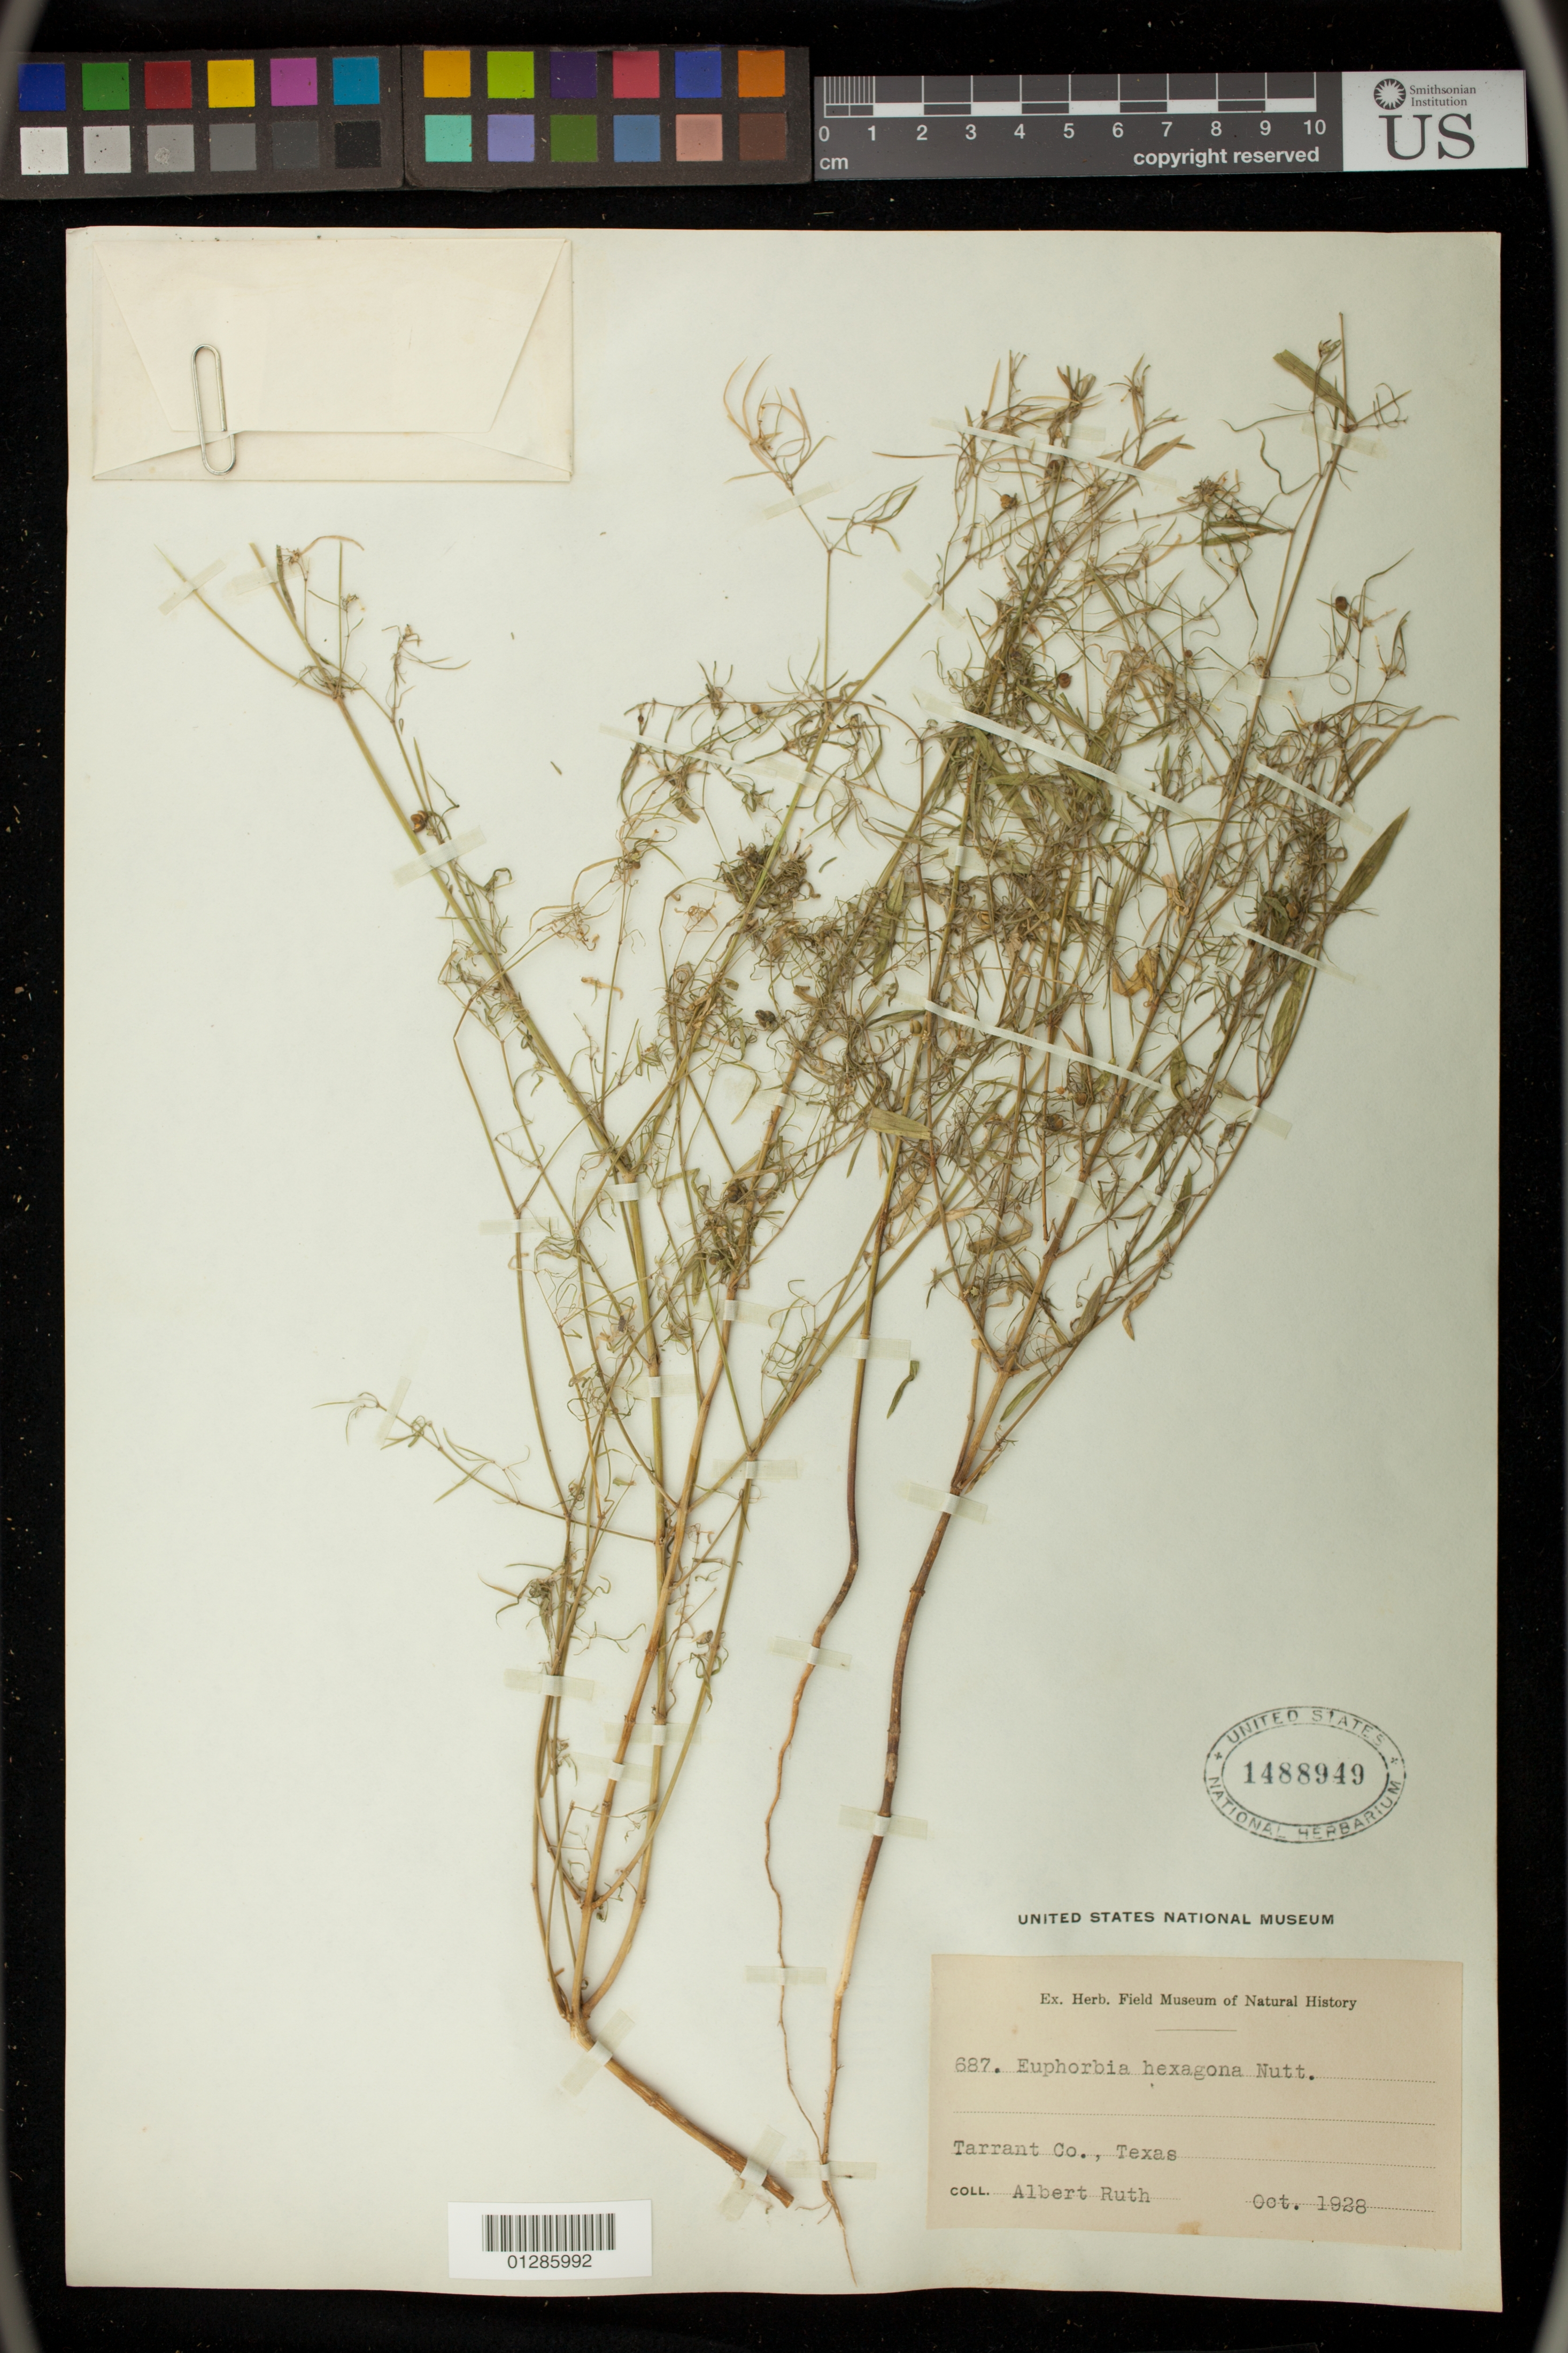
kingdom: Plantae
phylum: Tracheophyta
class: Magnoliopsida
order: Malpighiales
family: Euphorbiaceae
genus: Euphorbia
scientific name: Euphorbia hexagona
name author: Nutt. ex Spreng.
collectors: A. Ruth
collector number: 687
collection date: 1928-10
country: United States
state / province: Texas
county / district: Tarrant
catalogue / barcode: US 1488949